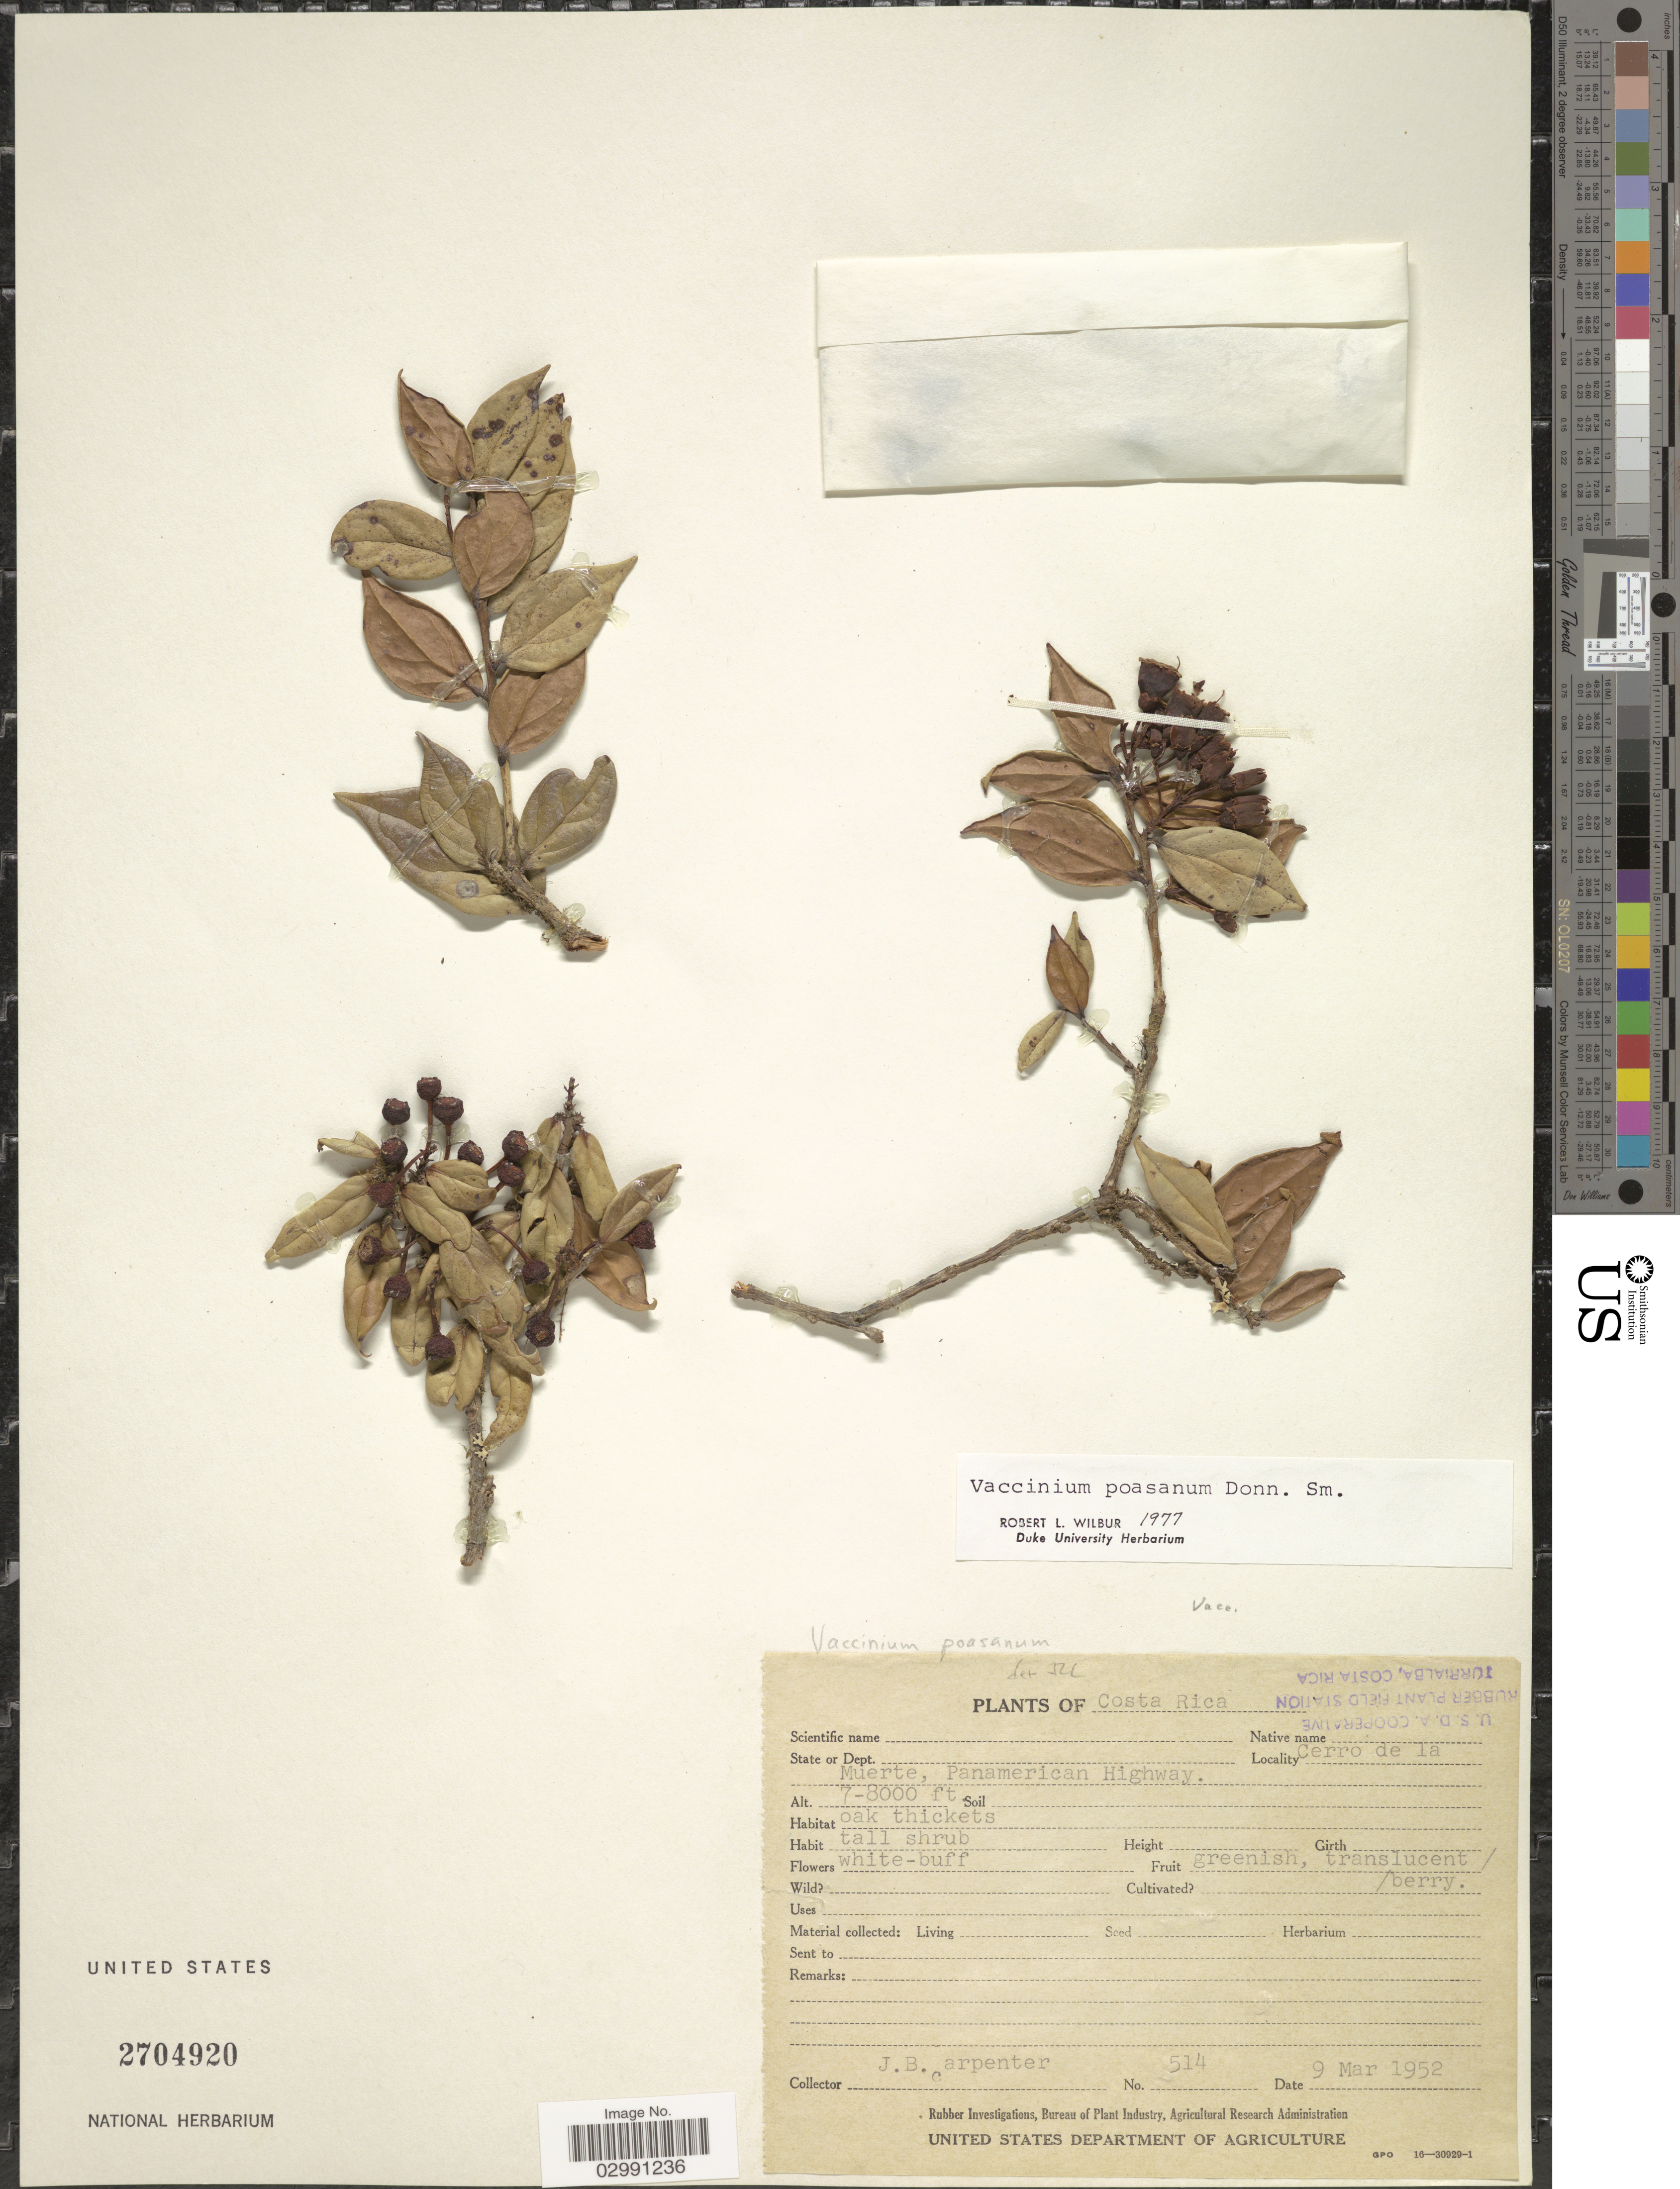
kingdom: Plantae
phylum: Tracheophyta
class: Magnoliopsida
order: Ericales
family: Ericaceae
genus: Vaccinium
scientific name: Vaccinium poasanum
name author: Donn. Sm.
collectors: J. Carpenter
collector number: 514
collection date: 1952-03-09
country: Costa Rica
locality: Cerro de la Muerte, Panamerican Highway.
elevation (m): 2134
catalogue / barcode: US 2704920